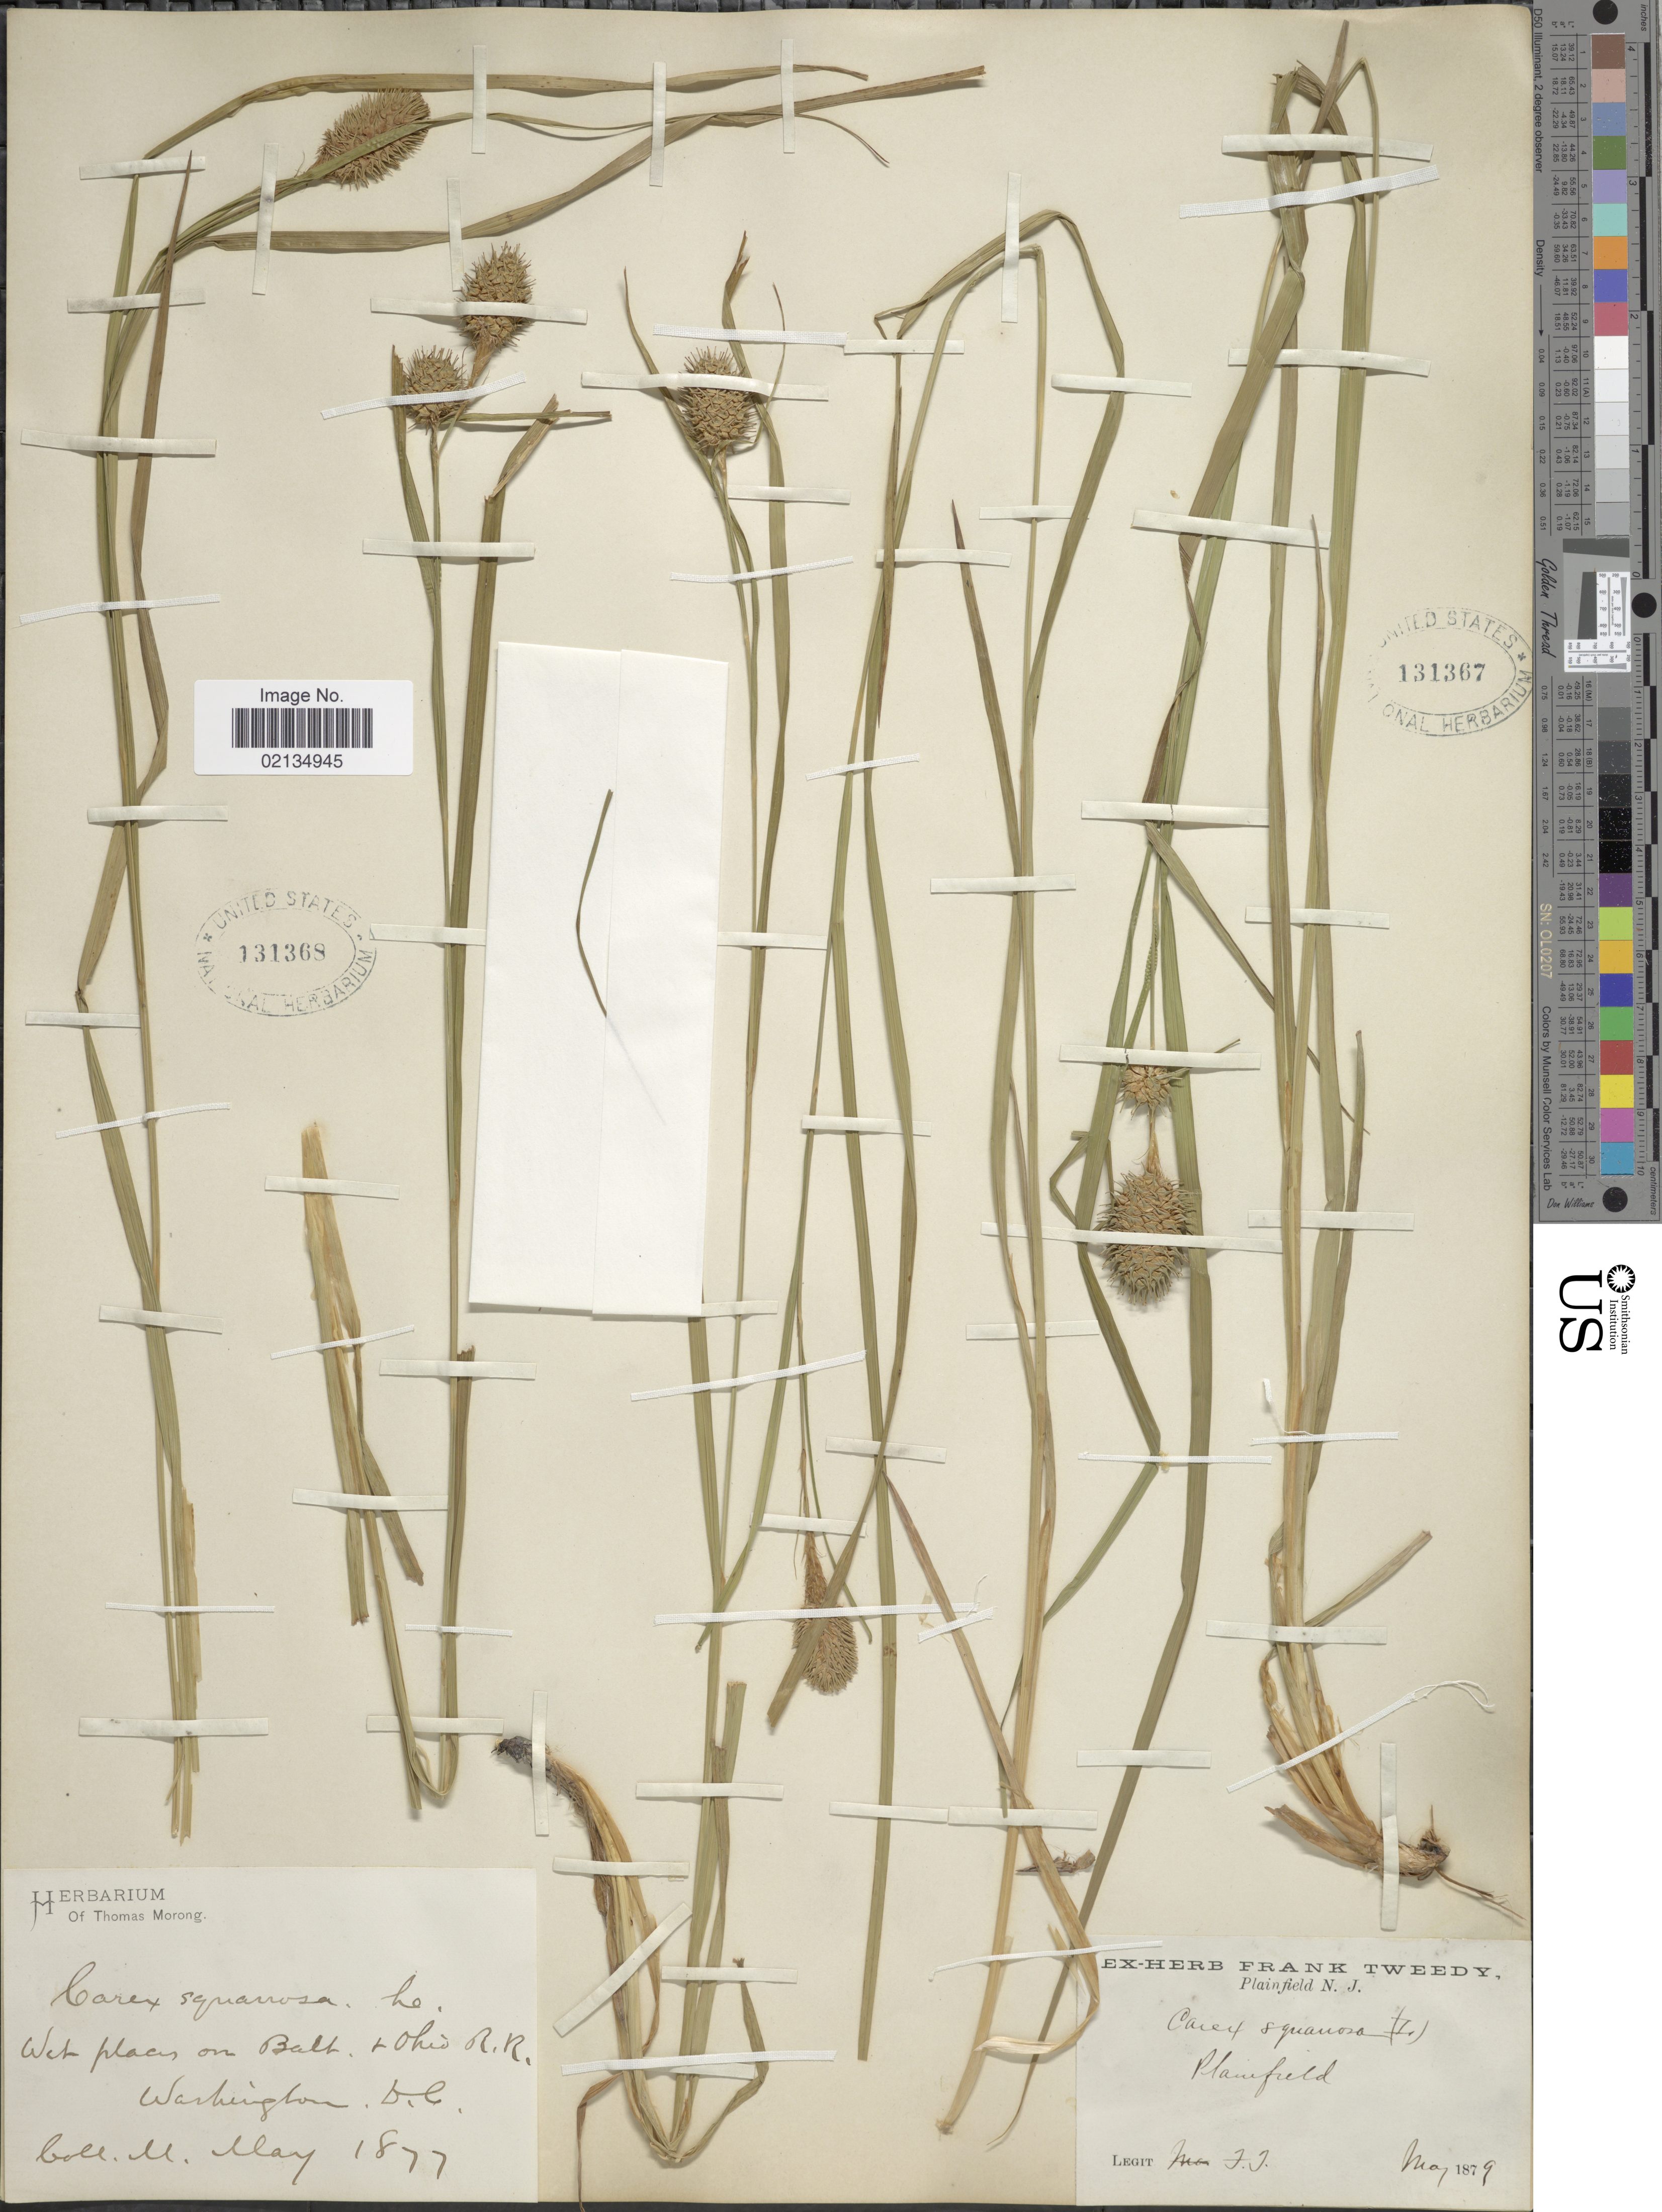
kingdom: Plantae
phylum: Tracheophyta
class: Liliopsida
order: Poales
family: Cyperaceae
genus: Carex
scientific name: Carex squarrosa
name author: L.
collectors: F. Tweedy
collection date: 1879-05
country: United States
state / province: New Jersey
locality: Plainfield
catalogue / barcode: US 131367-2